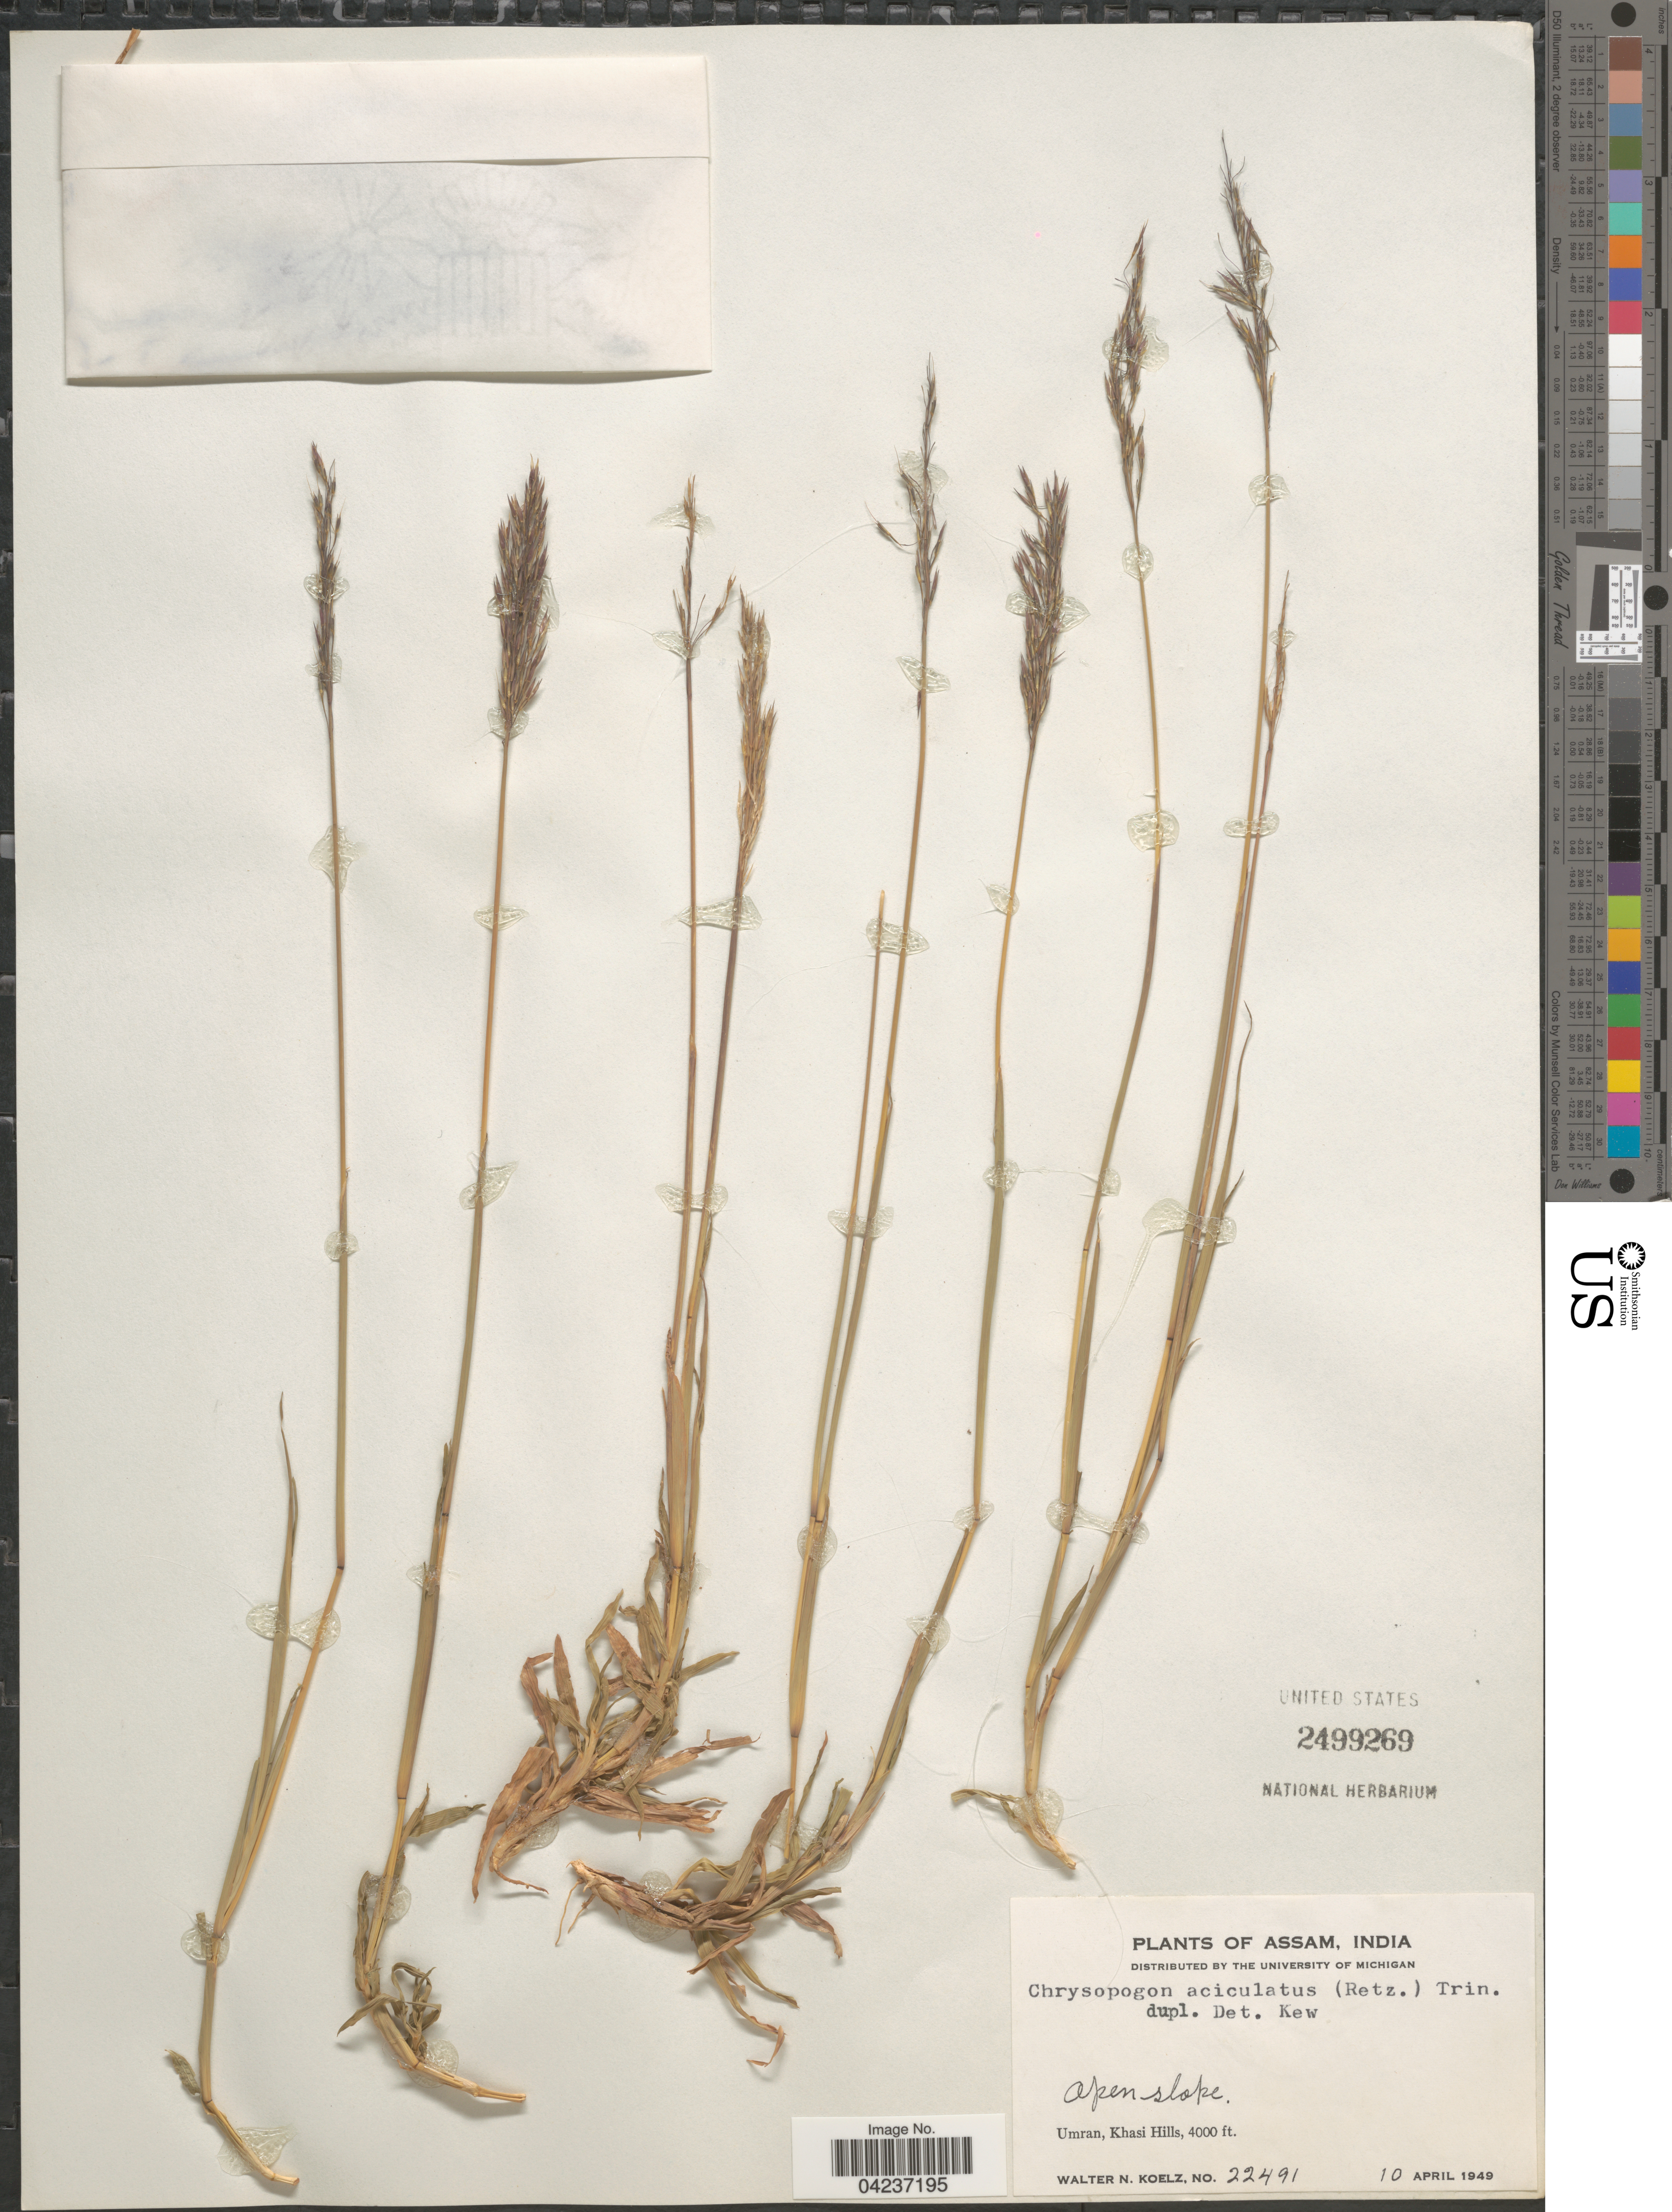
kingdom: Plantae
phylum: Tracheophyta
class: Liliopsida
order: Poales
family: Poaceae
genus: Chrysopogon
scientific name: Chrysopogon aciculatus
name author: (Retz.) Trin.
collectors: W. N. Koelz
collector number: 22491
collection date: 1949-04-10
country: India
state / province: Meghalaya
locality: Umran, Khasi Hills.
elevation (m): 1219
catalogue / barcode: US 2499269